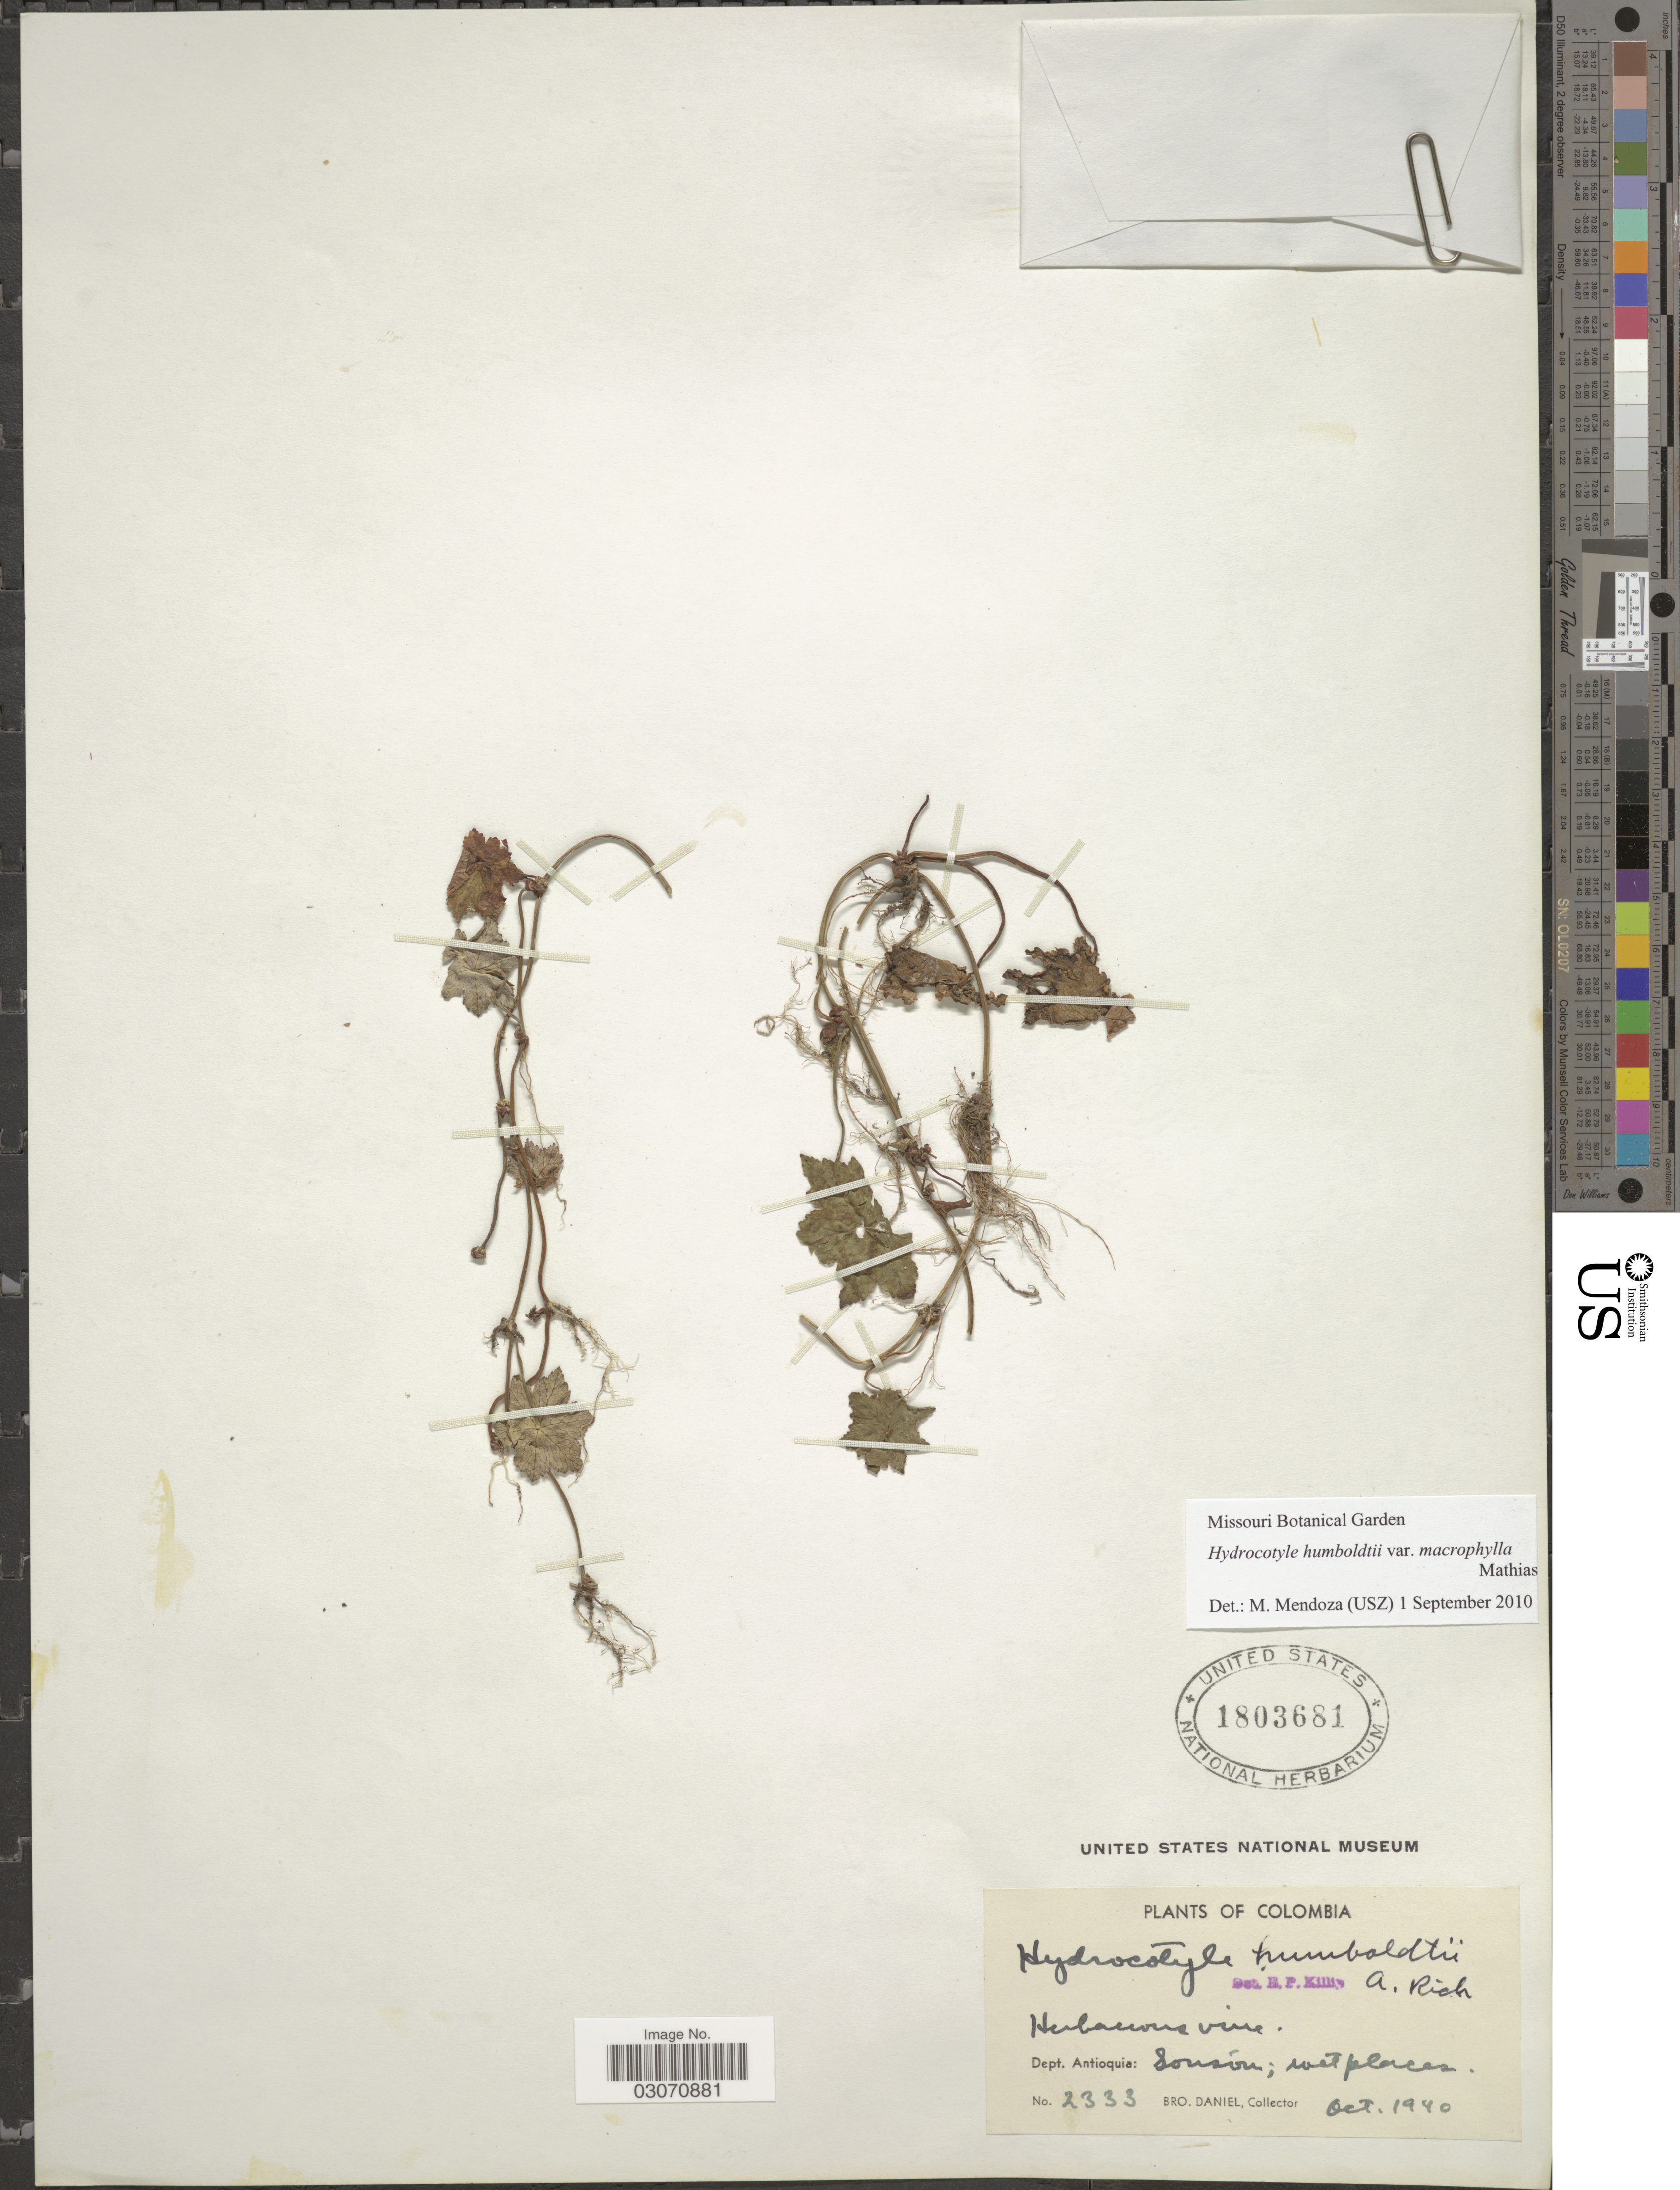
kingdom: Plantae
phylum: Tracheophyta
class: Magnoliopsida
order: Apiales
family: Araliaceae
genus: Hydrocotyle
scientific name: Hydrocotyle humboldtii var. macrophylla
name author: Mathias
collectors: Bro. Daniel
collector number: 2333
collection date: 1940-10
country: Colombia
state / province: Antioquia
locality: Sonsón; wet places.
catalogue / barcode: US 1803681